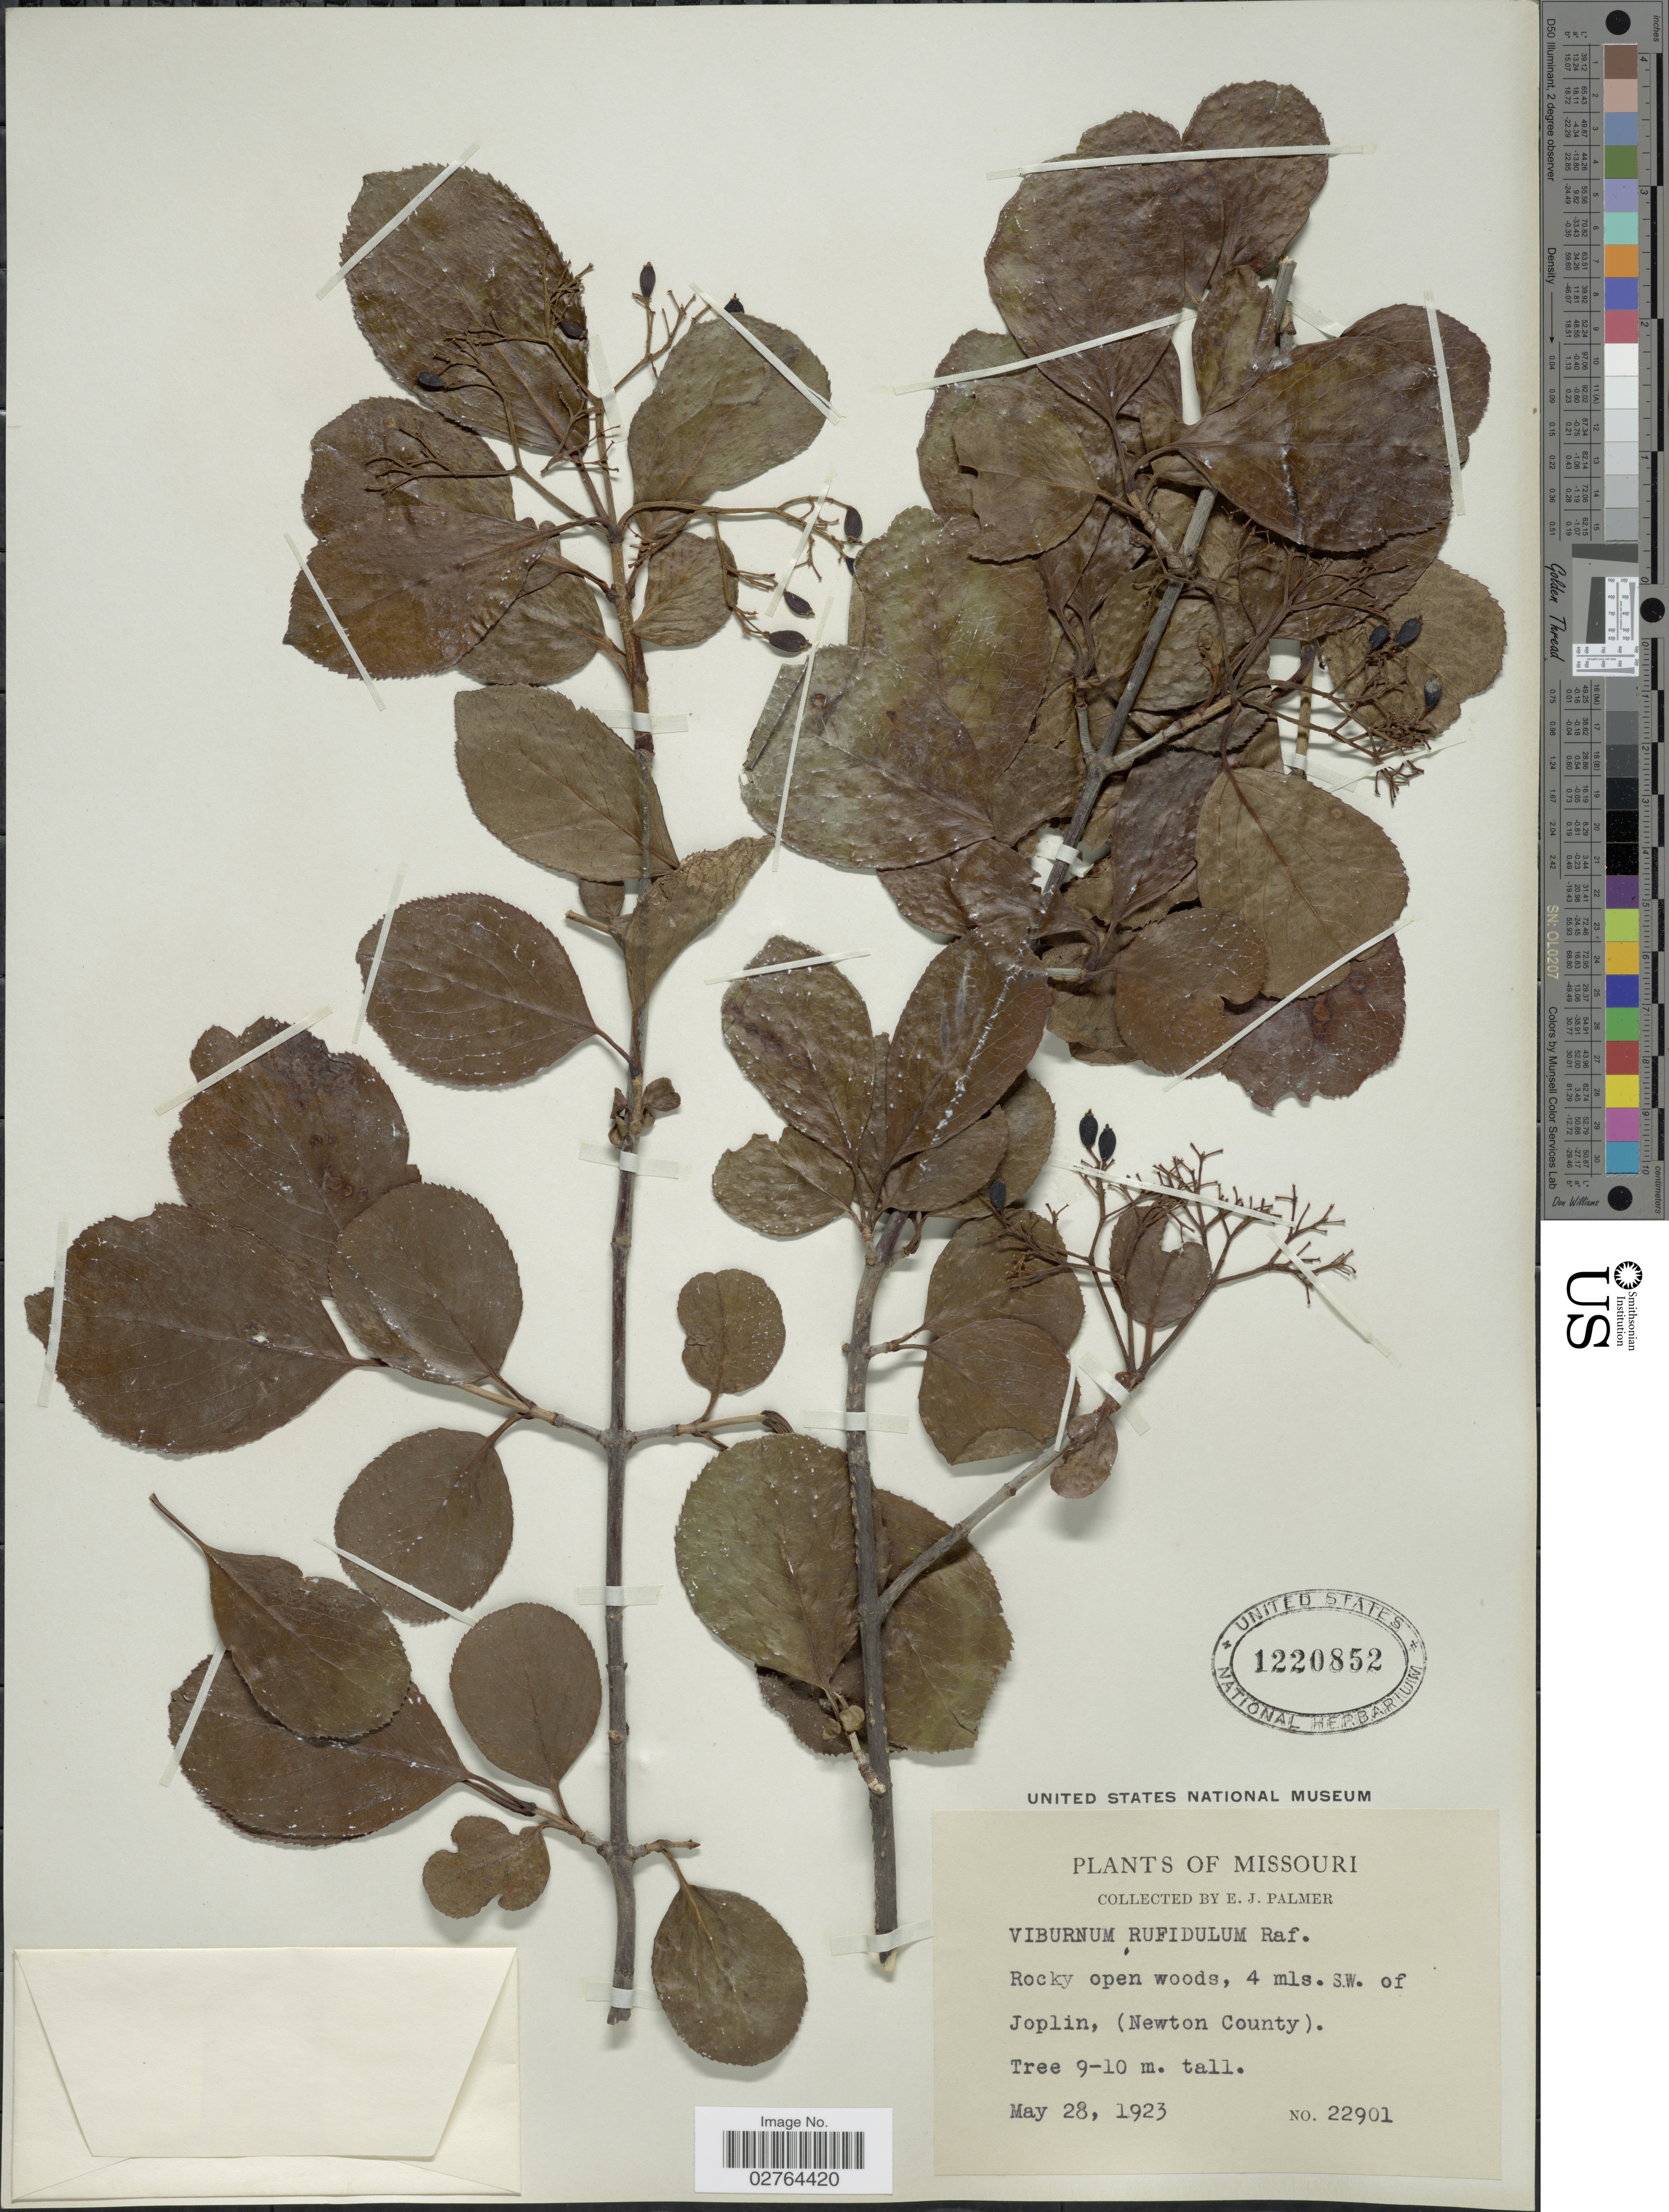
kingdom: Plantae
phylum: Tracheophyta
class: Magnoliopsida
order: Dipsacales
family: Viburnaceae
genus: Viburnum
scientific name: Viburnum rufidulum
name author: Raf.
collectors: E. J. Palmer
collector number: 22901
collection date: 1923-05-28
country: United States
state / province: Missouri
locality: Rocky open woods, 4 mls. SW. of Joplin, (Newton County).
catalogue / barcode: US 1220852